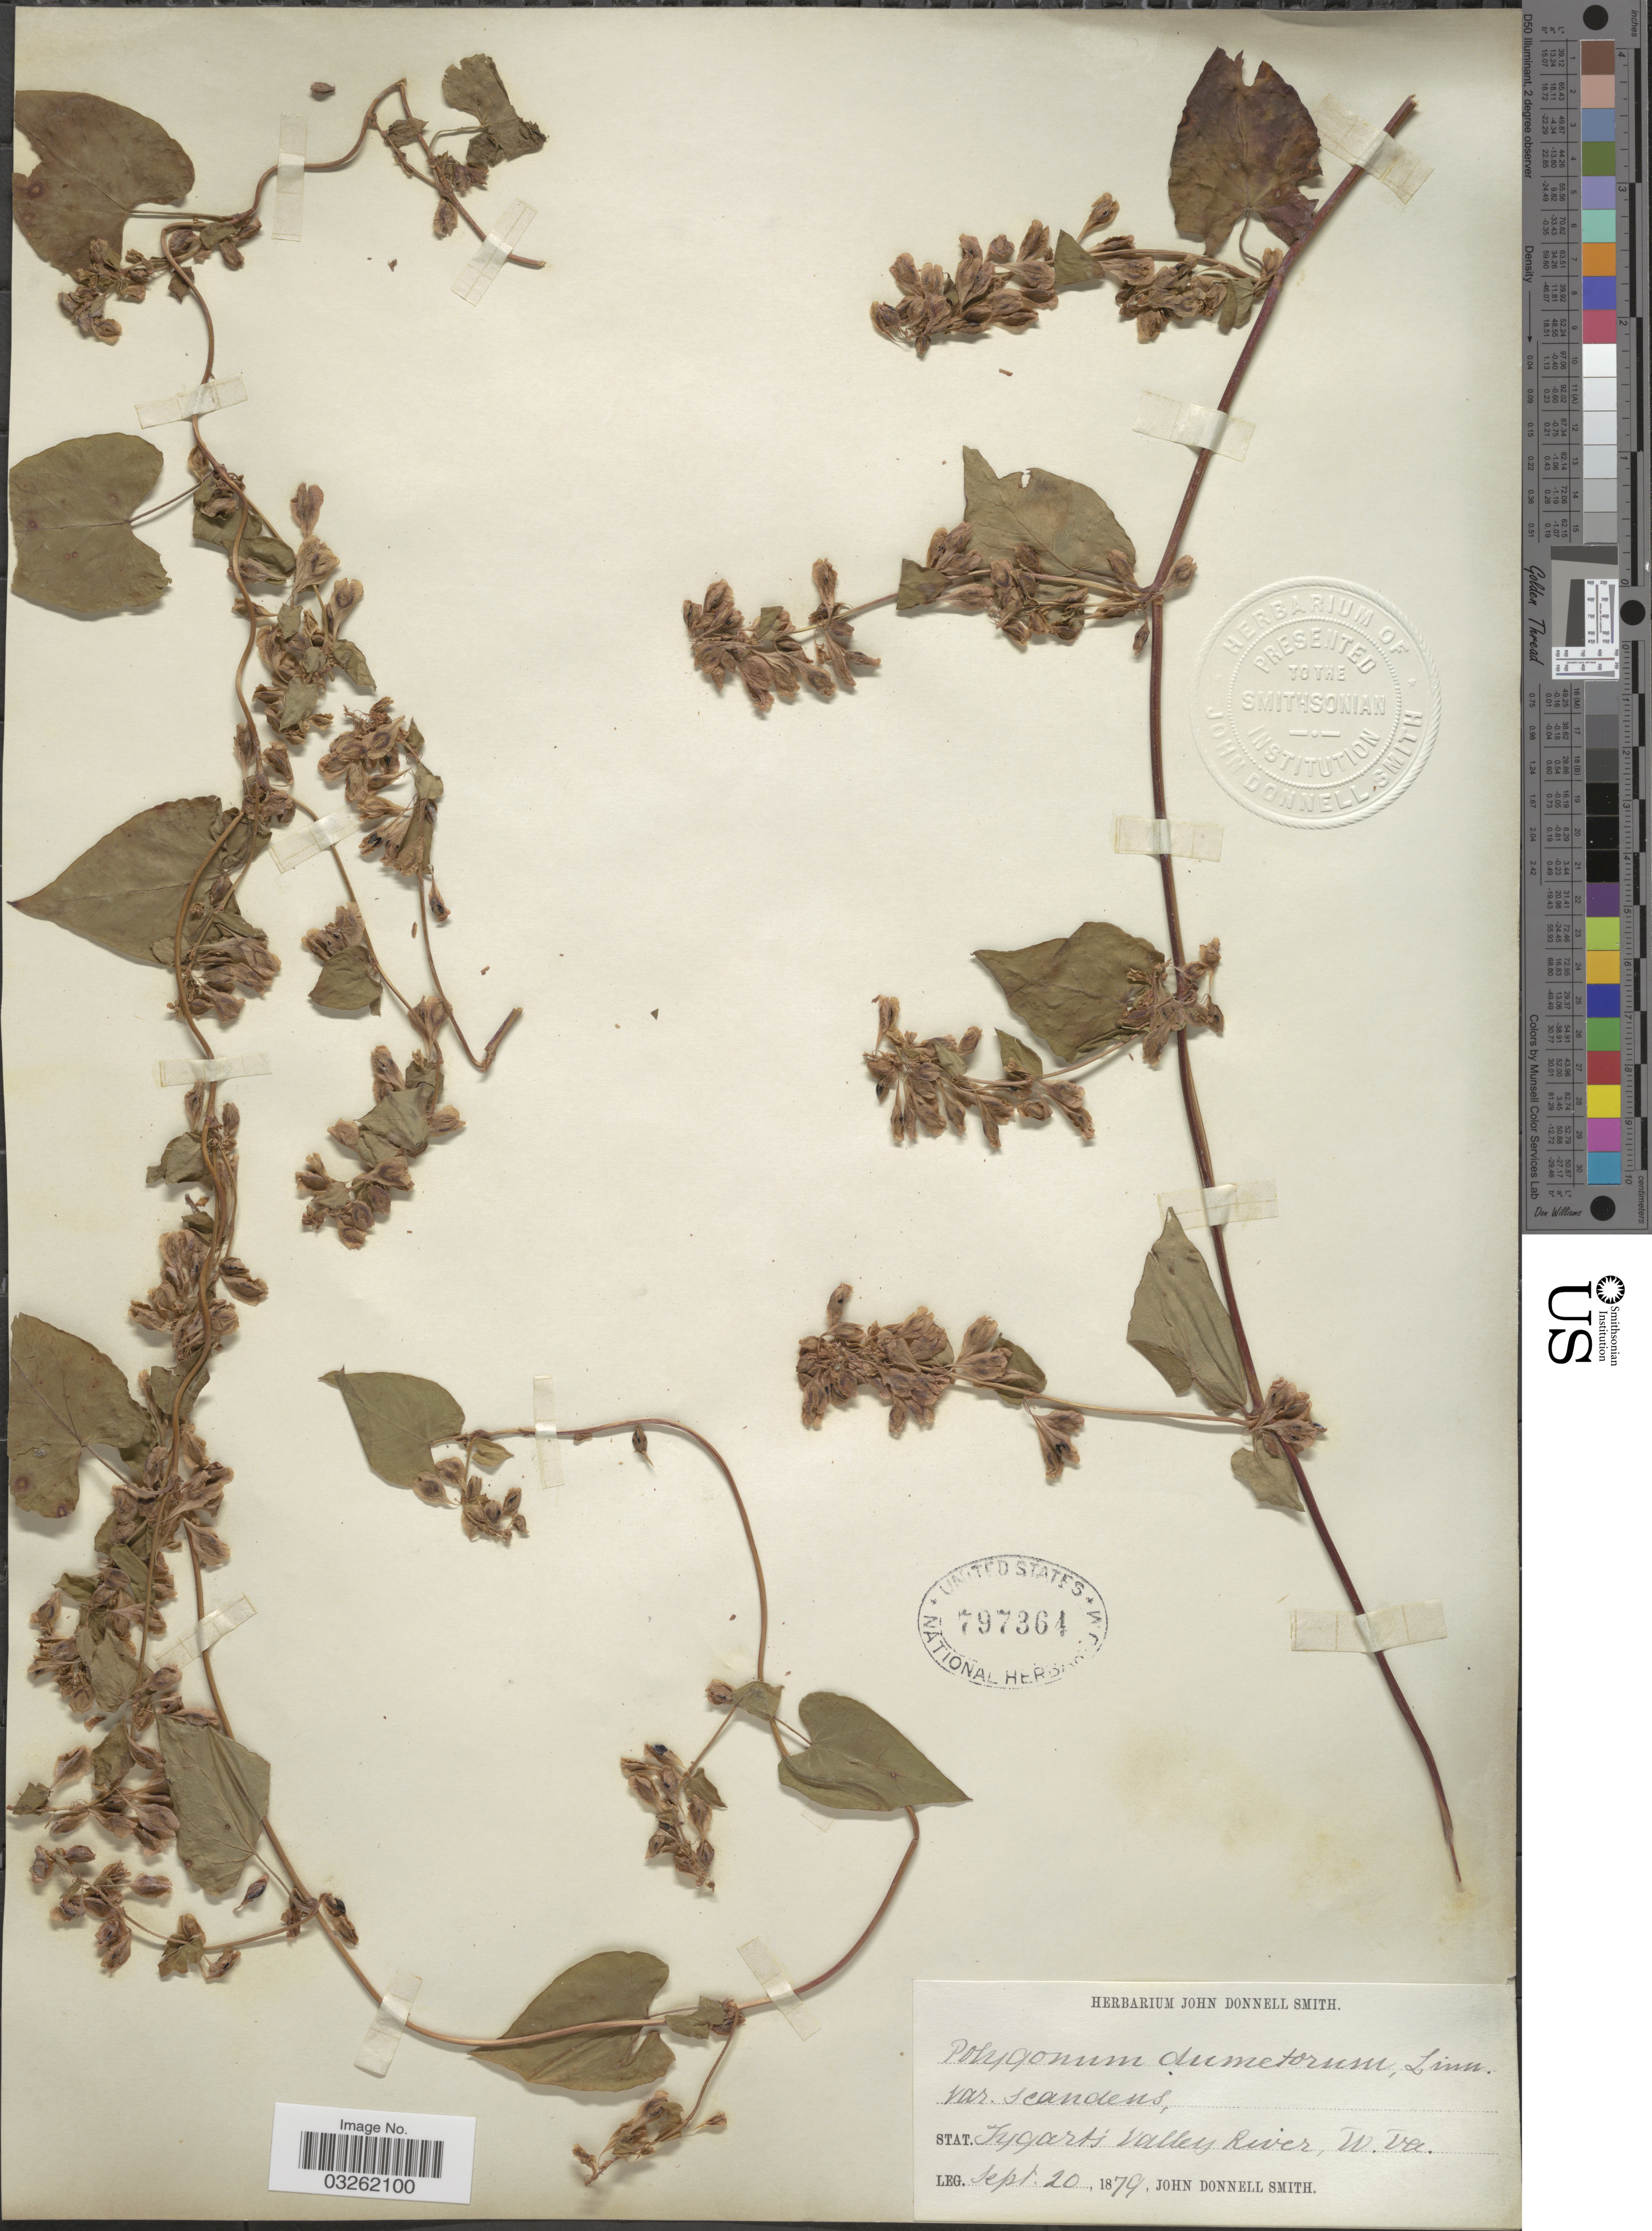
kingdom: Plantae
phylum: Tracheophyta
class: Magnoliopsida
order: Caryophyllales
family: Polygonaceae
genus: Fallopia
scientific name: Fallopia scandens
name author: (L.) Holub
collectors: J. Donnell Smith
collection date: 1879-09-20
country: United States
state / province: West Virginia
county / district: Randolph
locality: Tygart's Valley River, W. Va.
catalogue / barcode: US 797364